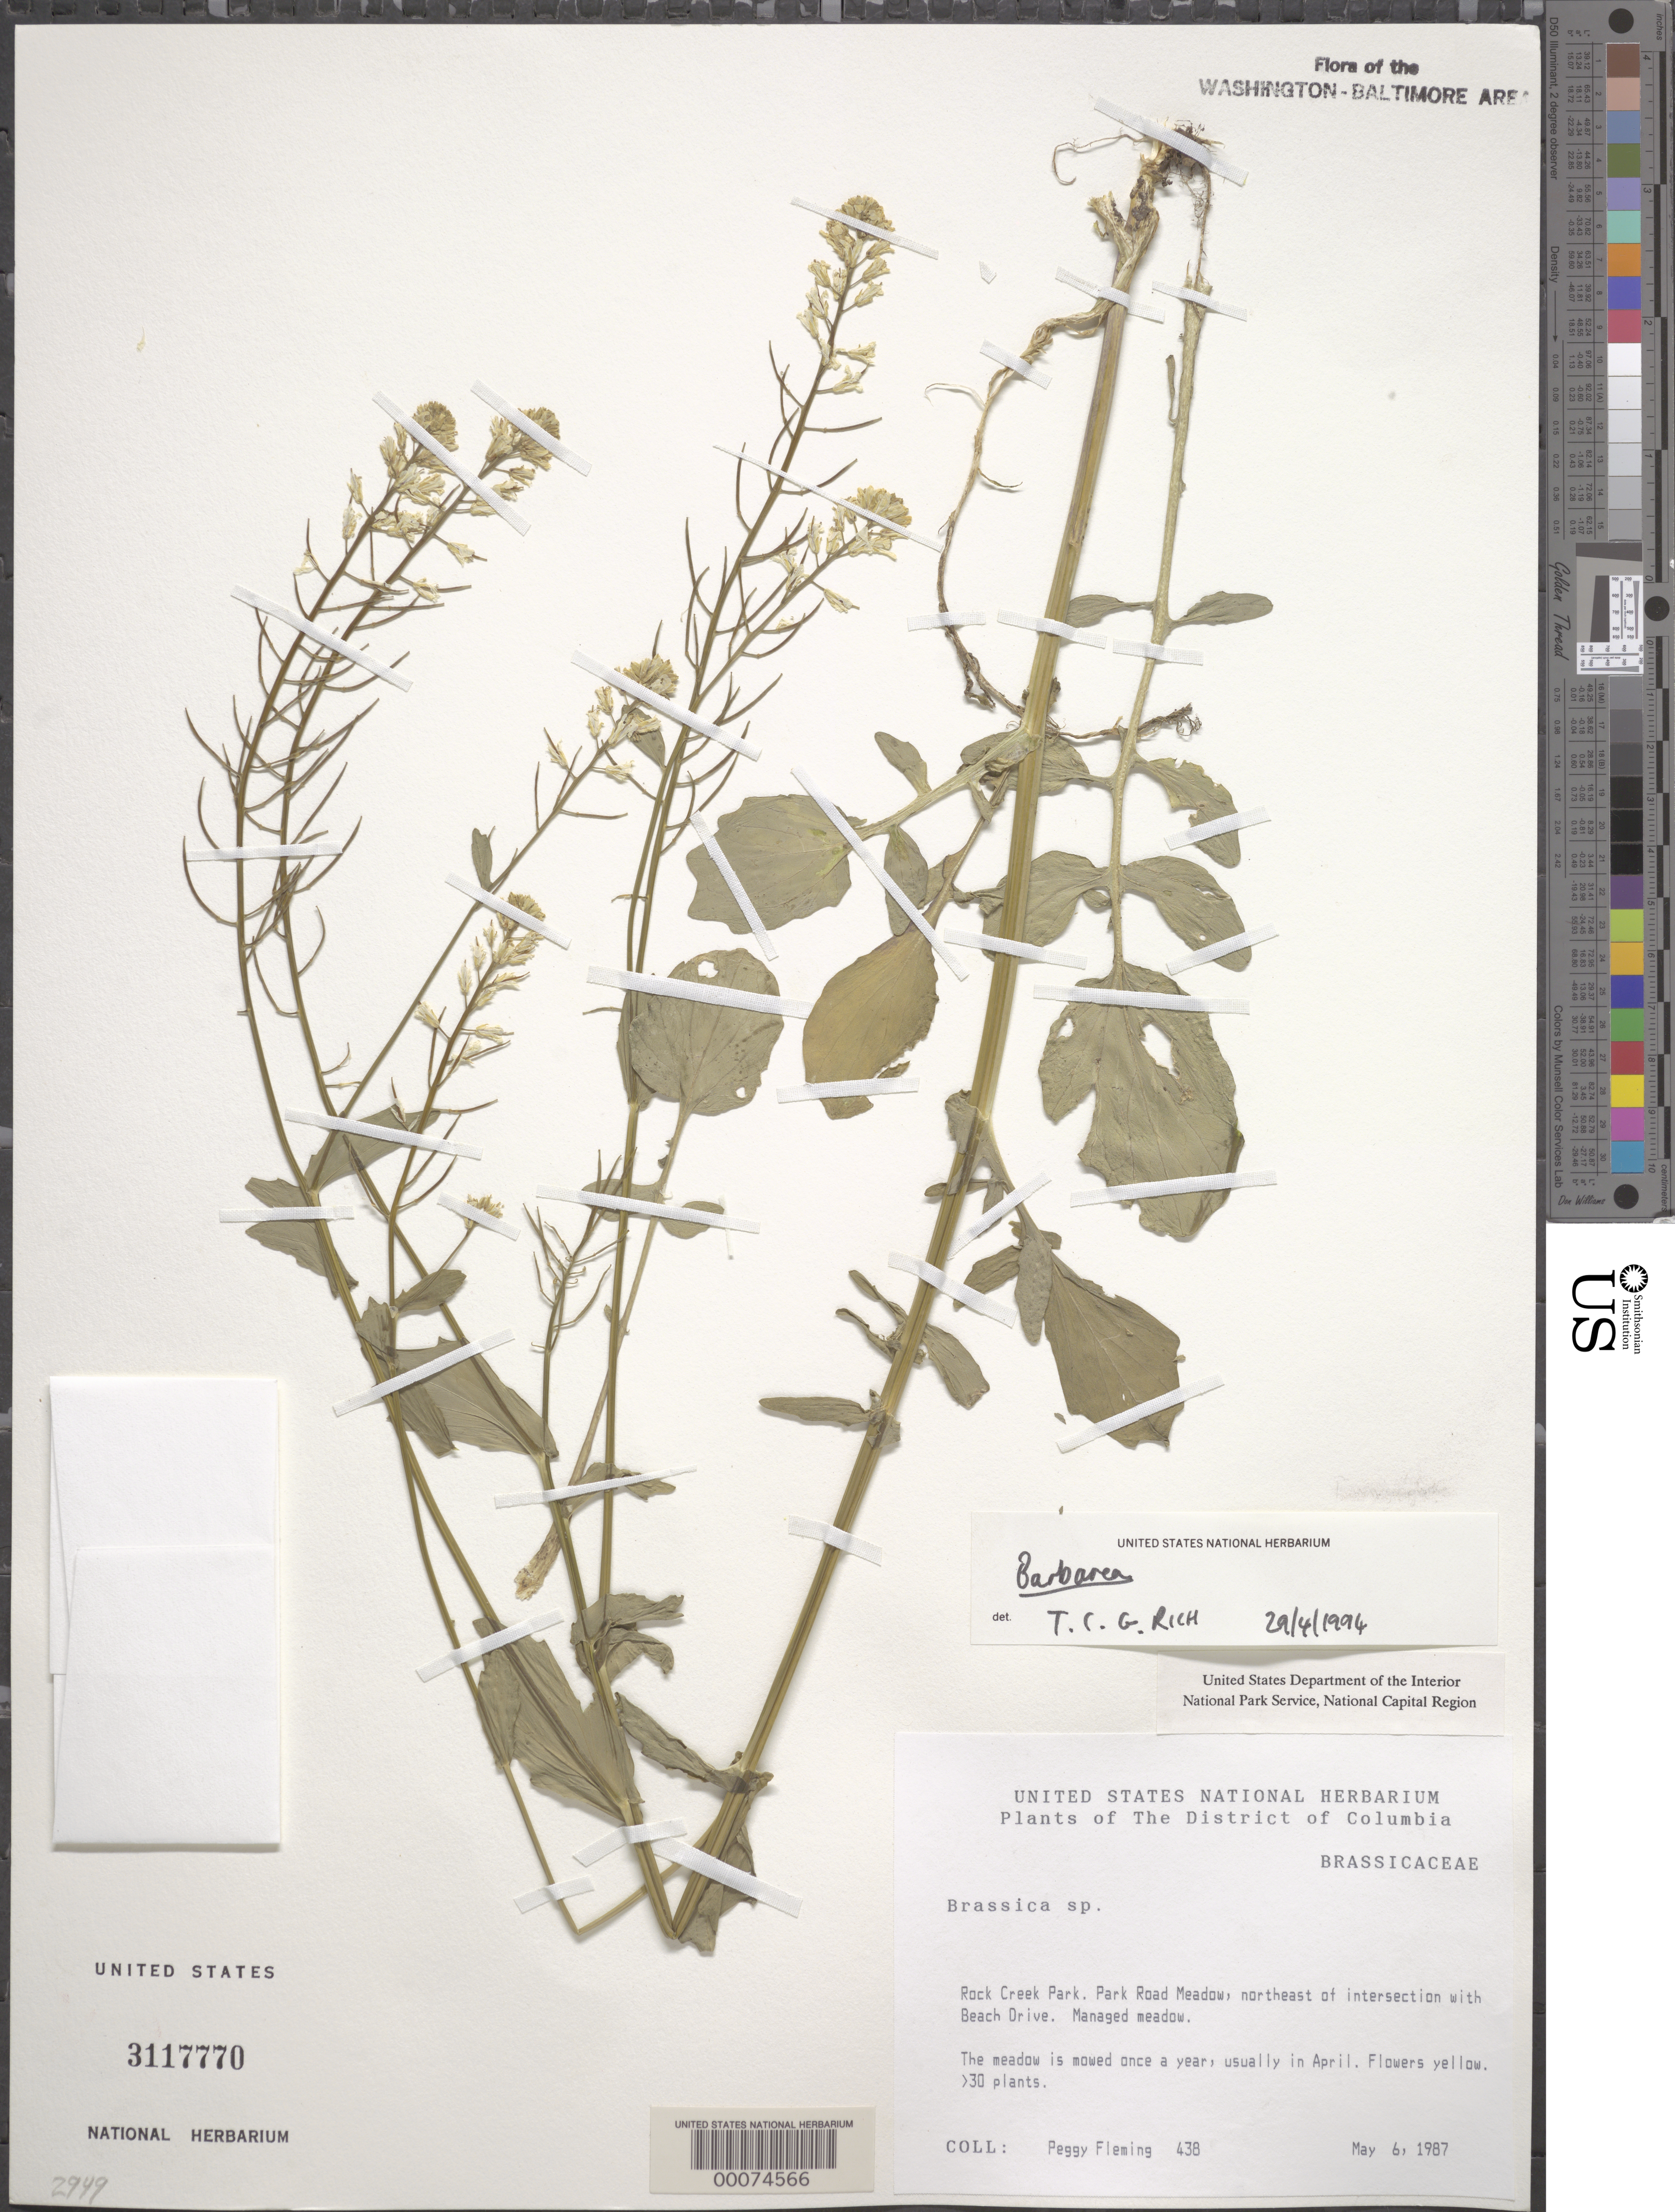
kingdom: Plantae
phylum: Tracheophyta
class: Magnoliopsida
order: Brassicales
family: Brassicaceae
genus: Barbarea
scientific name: Barbarea sp.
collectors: P. Fleming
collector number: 438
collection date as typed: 06 May 1987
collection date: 1987-05-06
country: United States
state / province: District of Columbia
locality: Rock Creek Park. Park Road meadow, northeast of intersection With Beach Drive. Rock Creek Park & vicinity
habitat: Managed meadow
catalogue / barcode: US 3117770